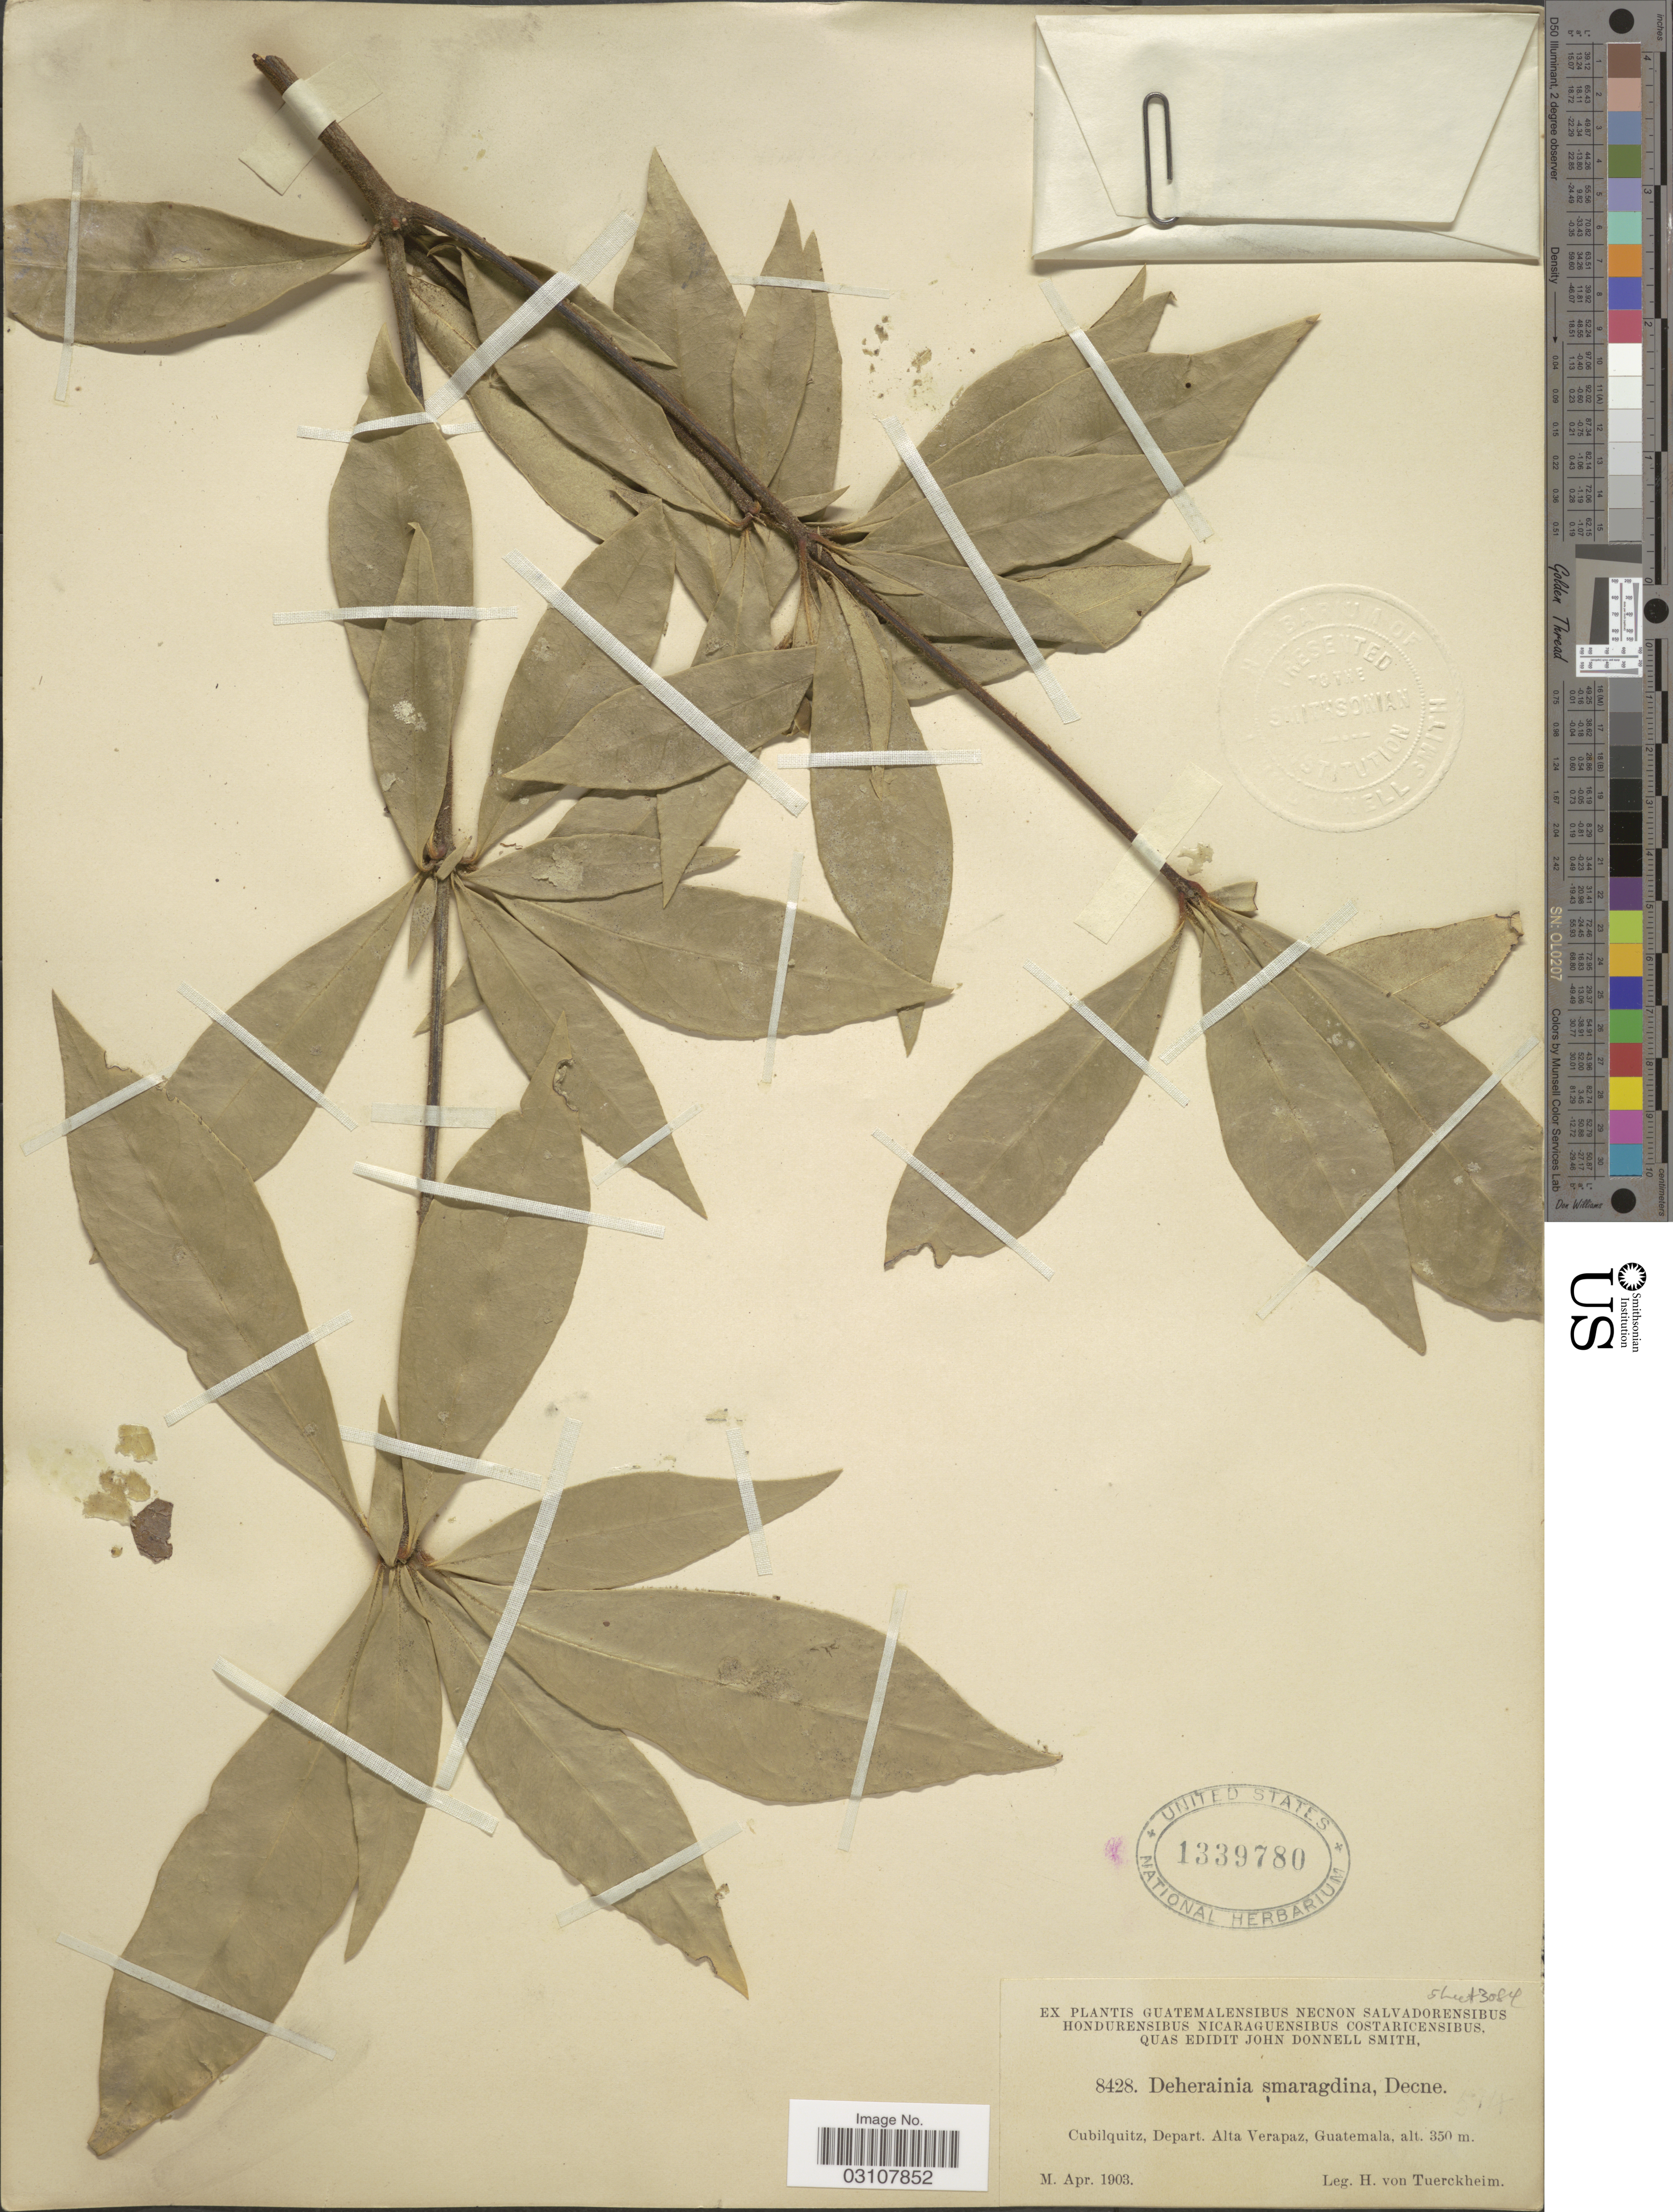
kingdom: Plantae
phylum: Tracheophyta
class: Magnoliopsida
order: Ericales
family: Primulaceae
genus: Deherainia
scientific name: Deherainia smaragdina subsp. smaragdina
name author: (Planch. ex Linden) Decne.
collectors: H. von Tuerckheim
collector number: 8428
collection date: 1903-04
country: Guatemala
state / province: Alta Verapaz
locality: Cubilquitz, Depart. Alta Verapaz.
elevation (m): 350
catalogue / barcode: US 1339780